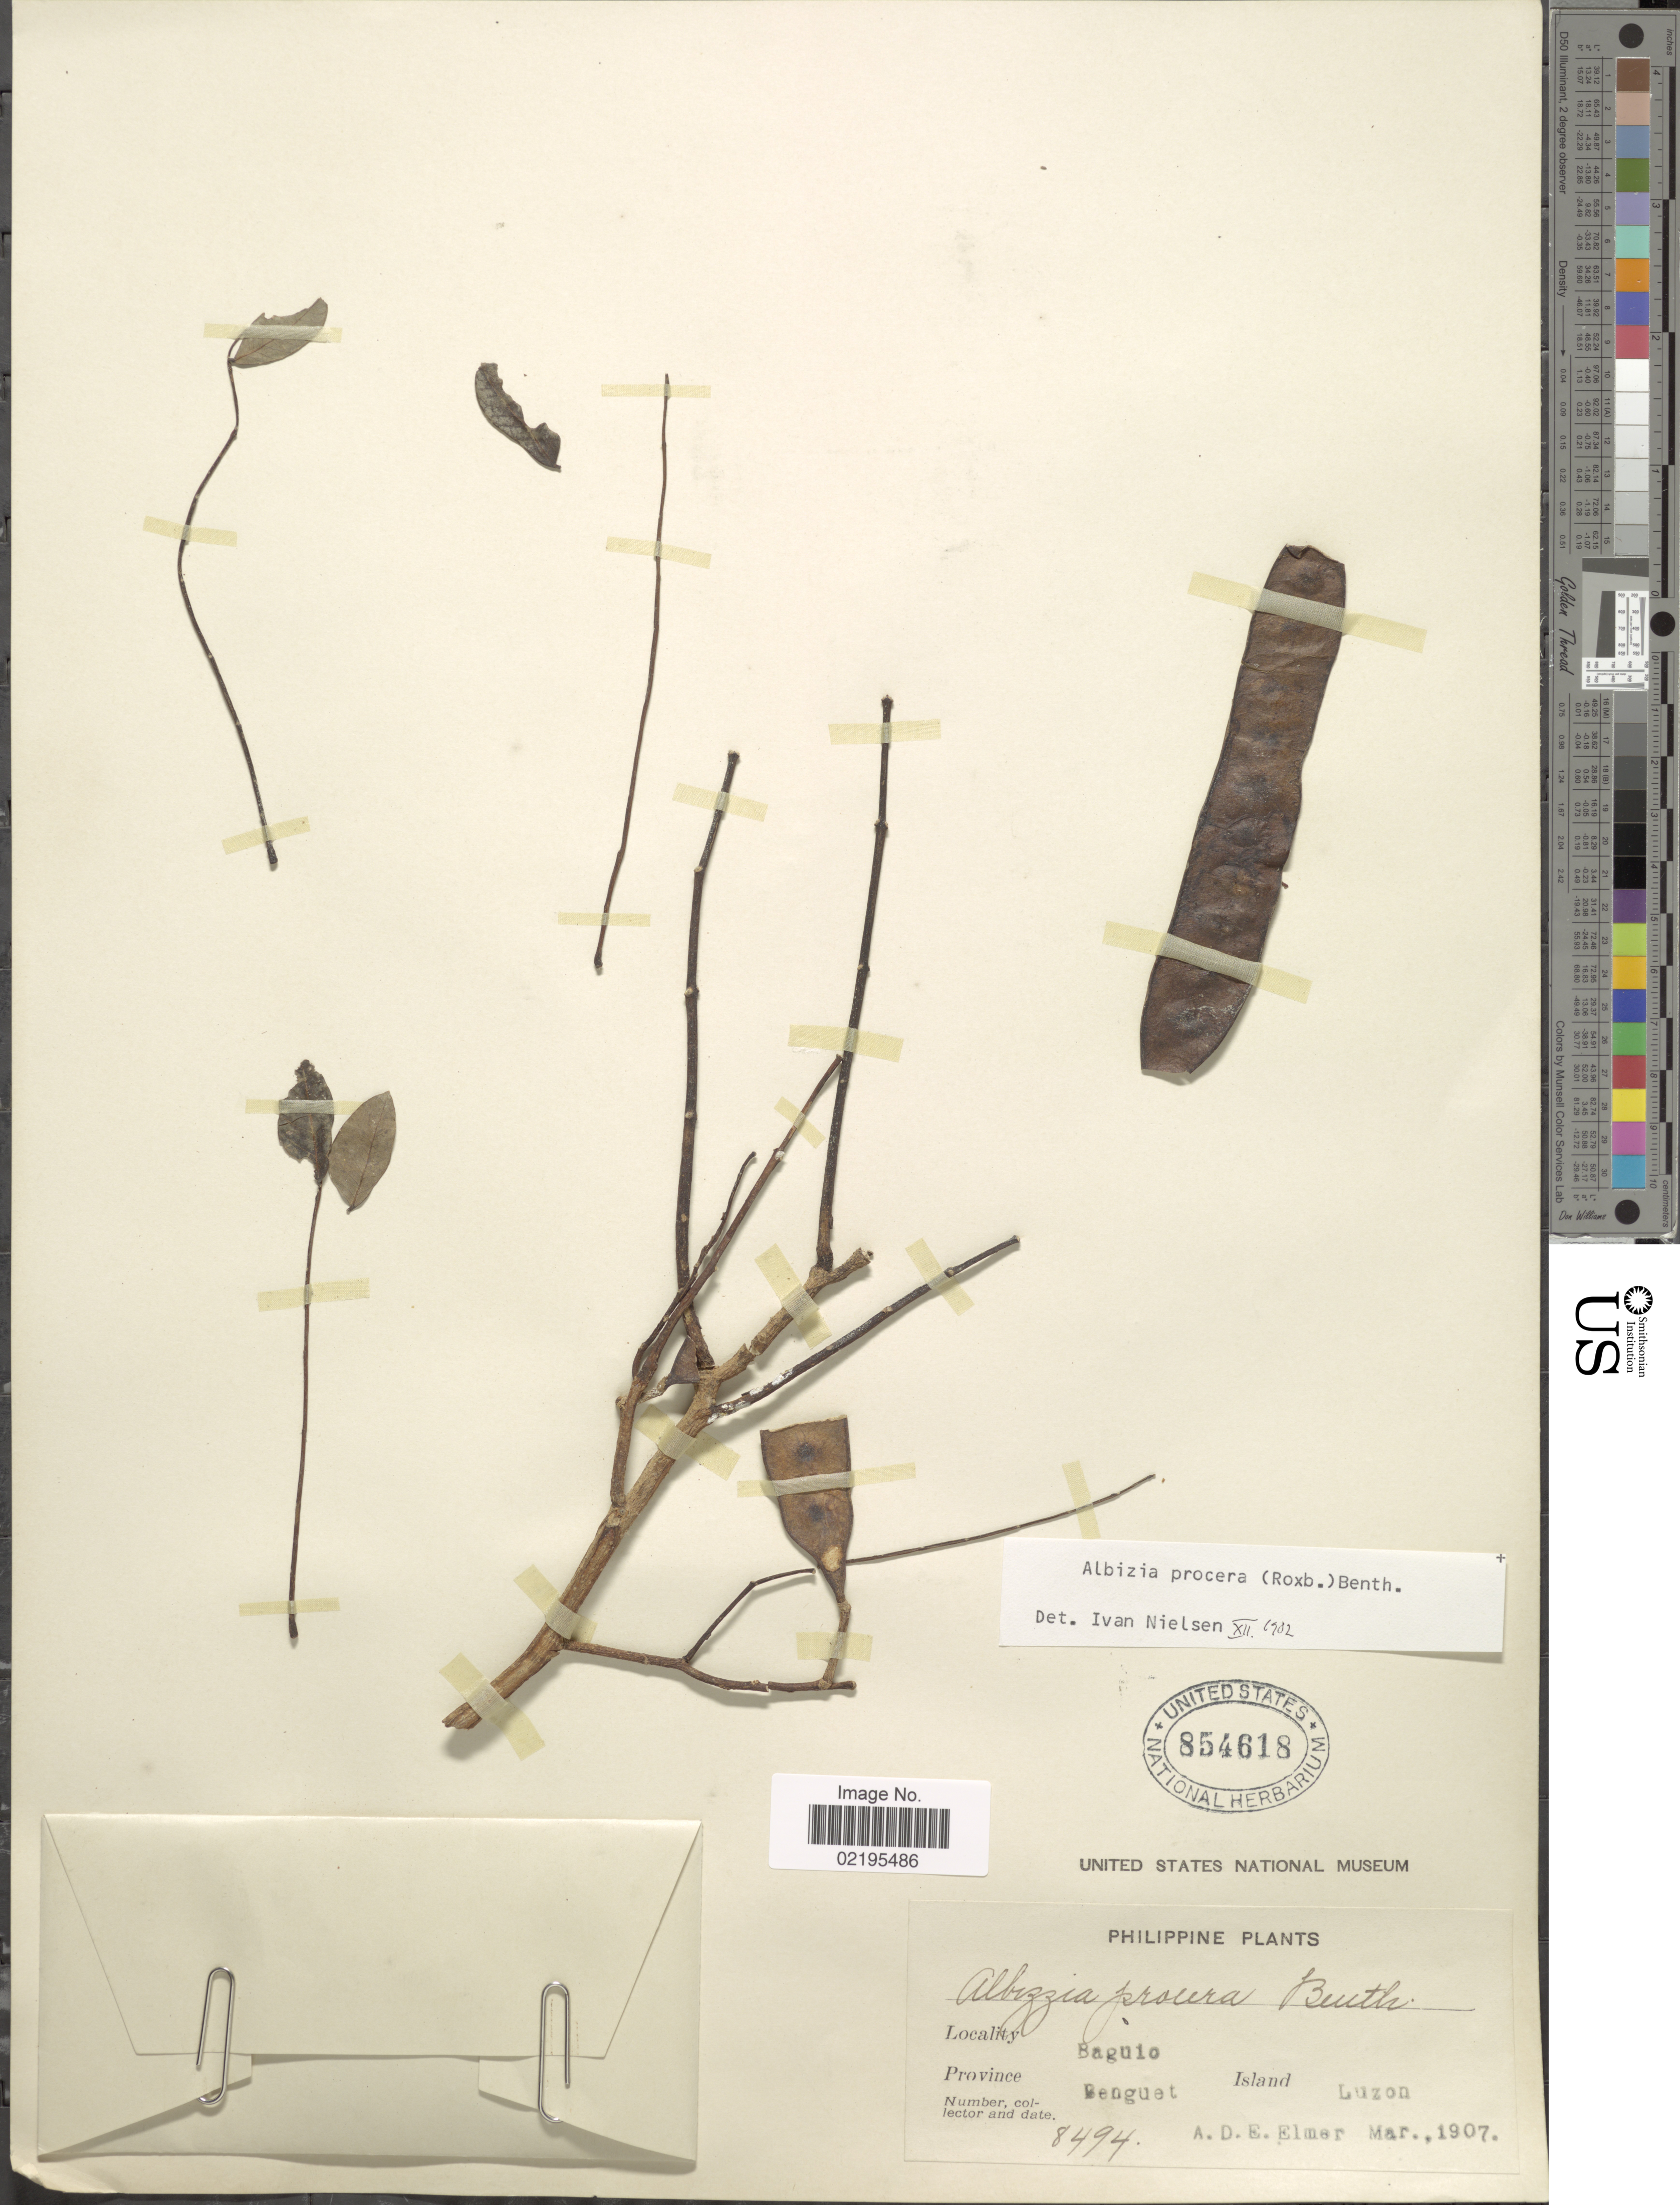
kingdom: Plantae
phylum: Tracheophyta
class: Magnoliopsida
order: Fabales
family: Fabaceae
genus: Albizia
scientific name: Albizia procera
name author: (Roxb.) Benth.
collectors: A. D. E. Elmer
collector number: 8494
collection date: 1907-03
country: Philippines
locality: Baguio, Province Benguet, Island Luzon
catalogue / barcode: US 854618